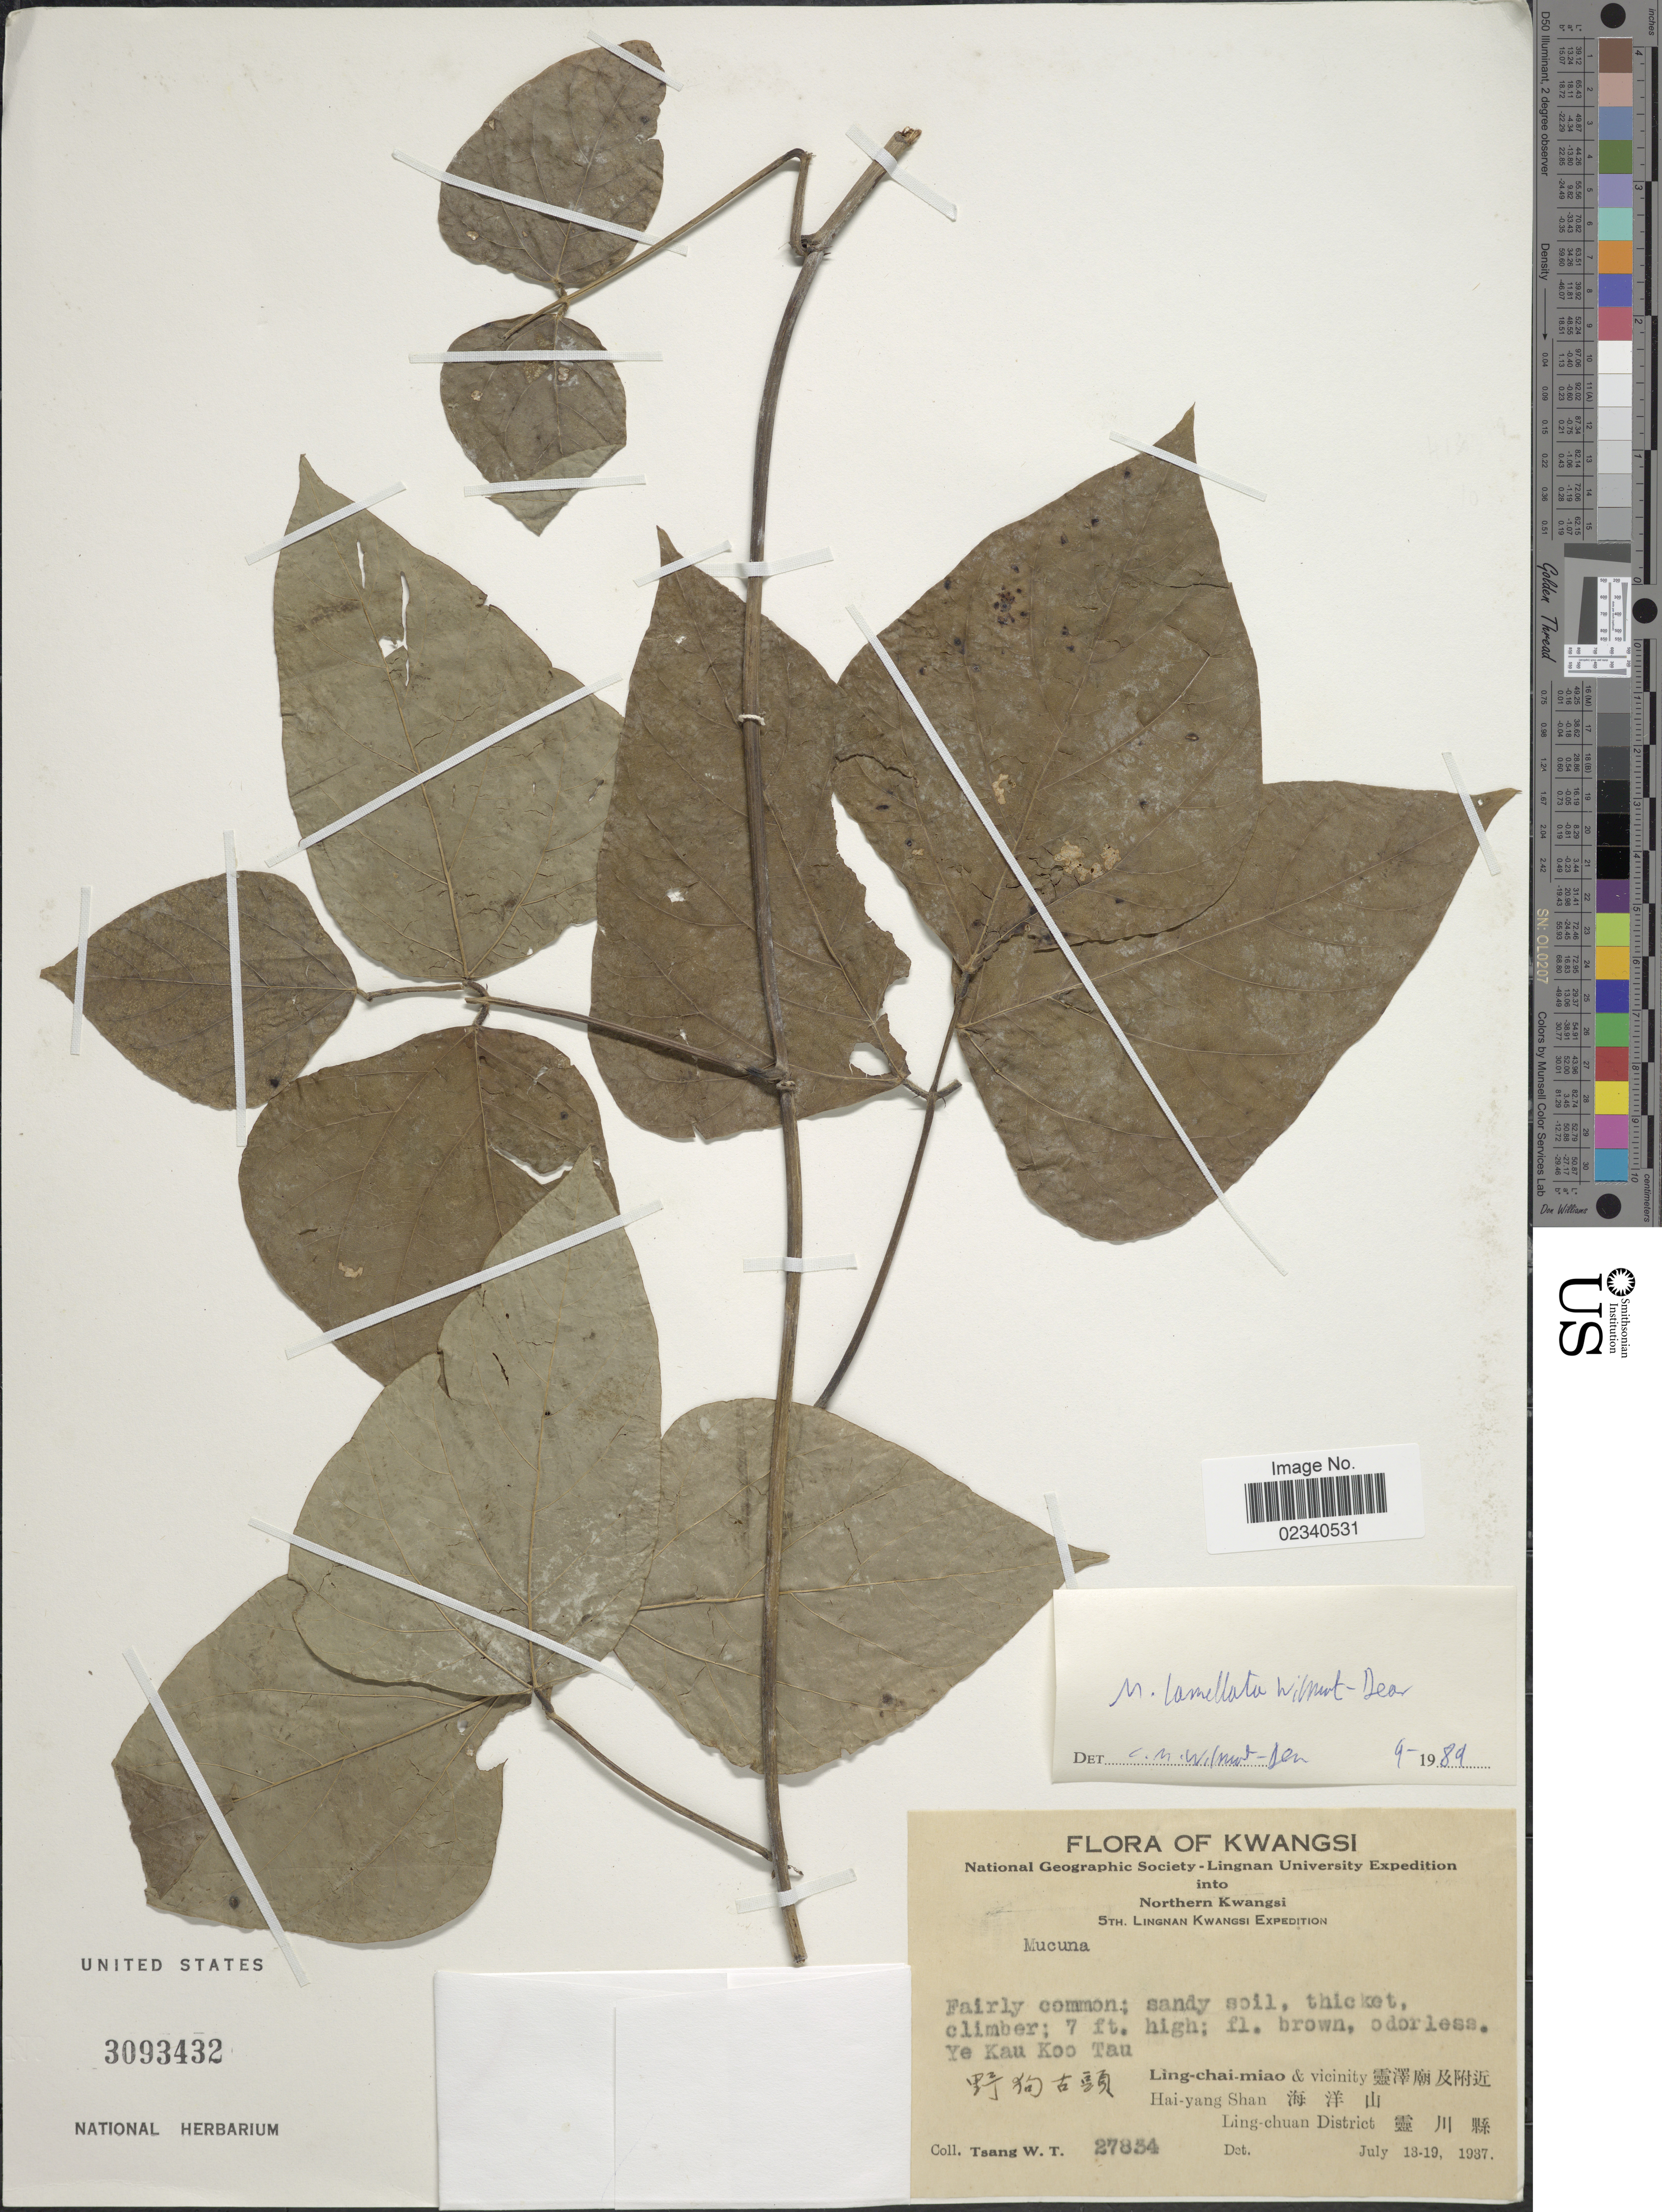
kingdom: Plantae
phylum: Tracheophyta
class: Magnoliopsida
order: Fabales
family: Fabaceae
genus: Mucuna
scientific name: Mucuna lamellata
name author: Wilmot-Dear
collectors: W. T. Tsang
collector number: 27834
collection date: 1937-07-13/1937-07-19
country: China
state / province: Guangxi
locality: Northern Kwangsi. Ling-chai-miao & vicinity Hai-yang Shan Ling-chuan District. Ye Kau Koo Tau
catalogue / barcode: US 3093432